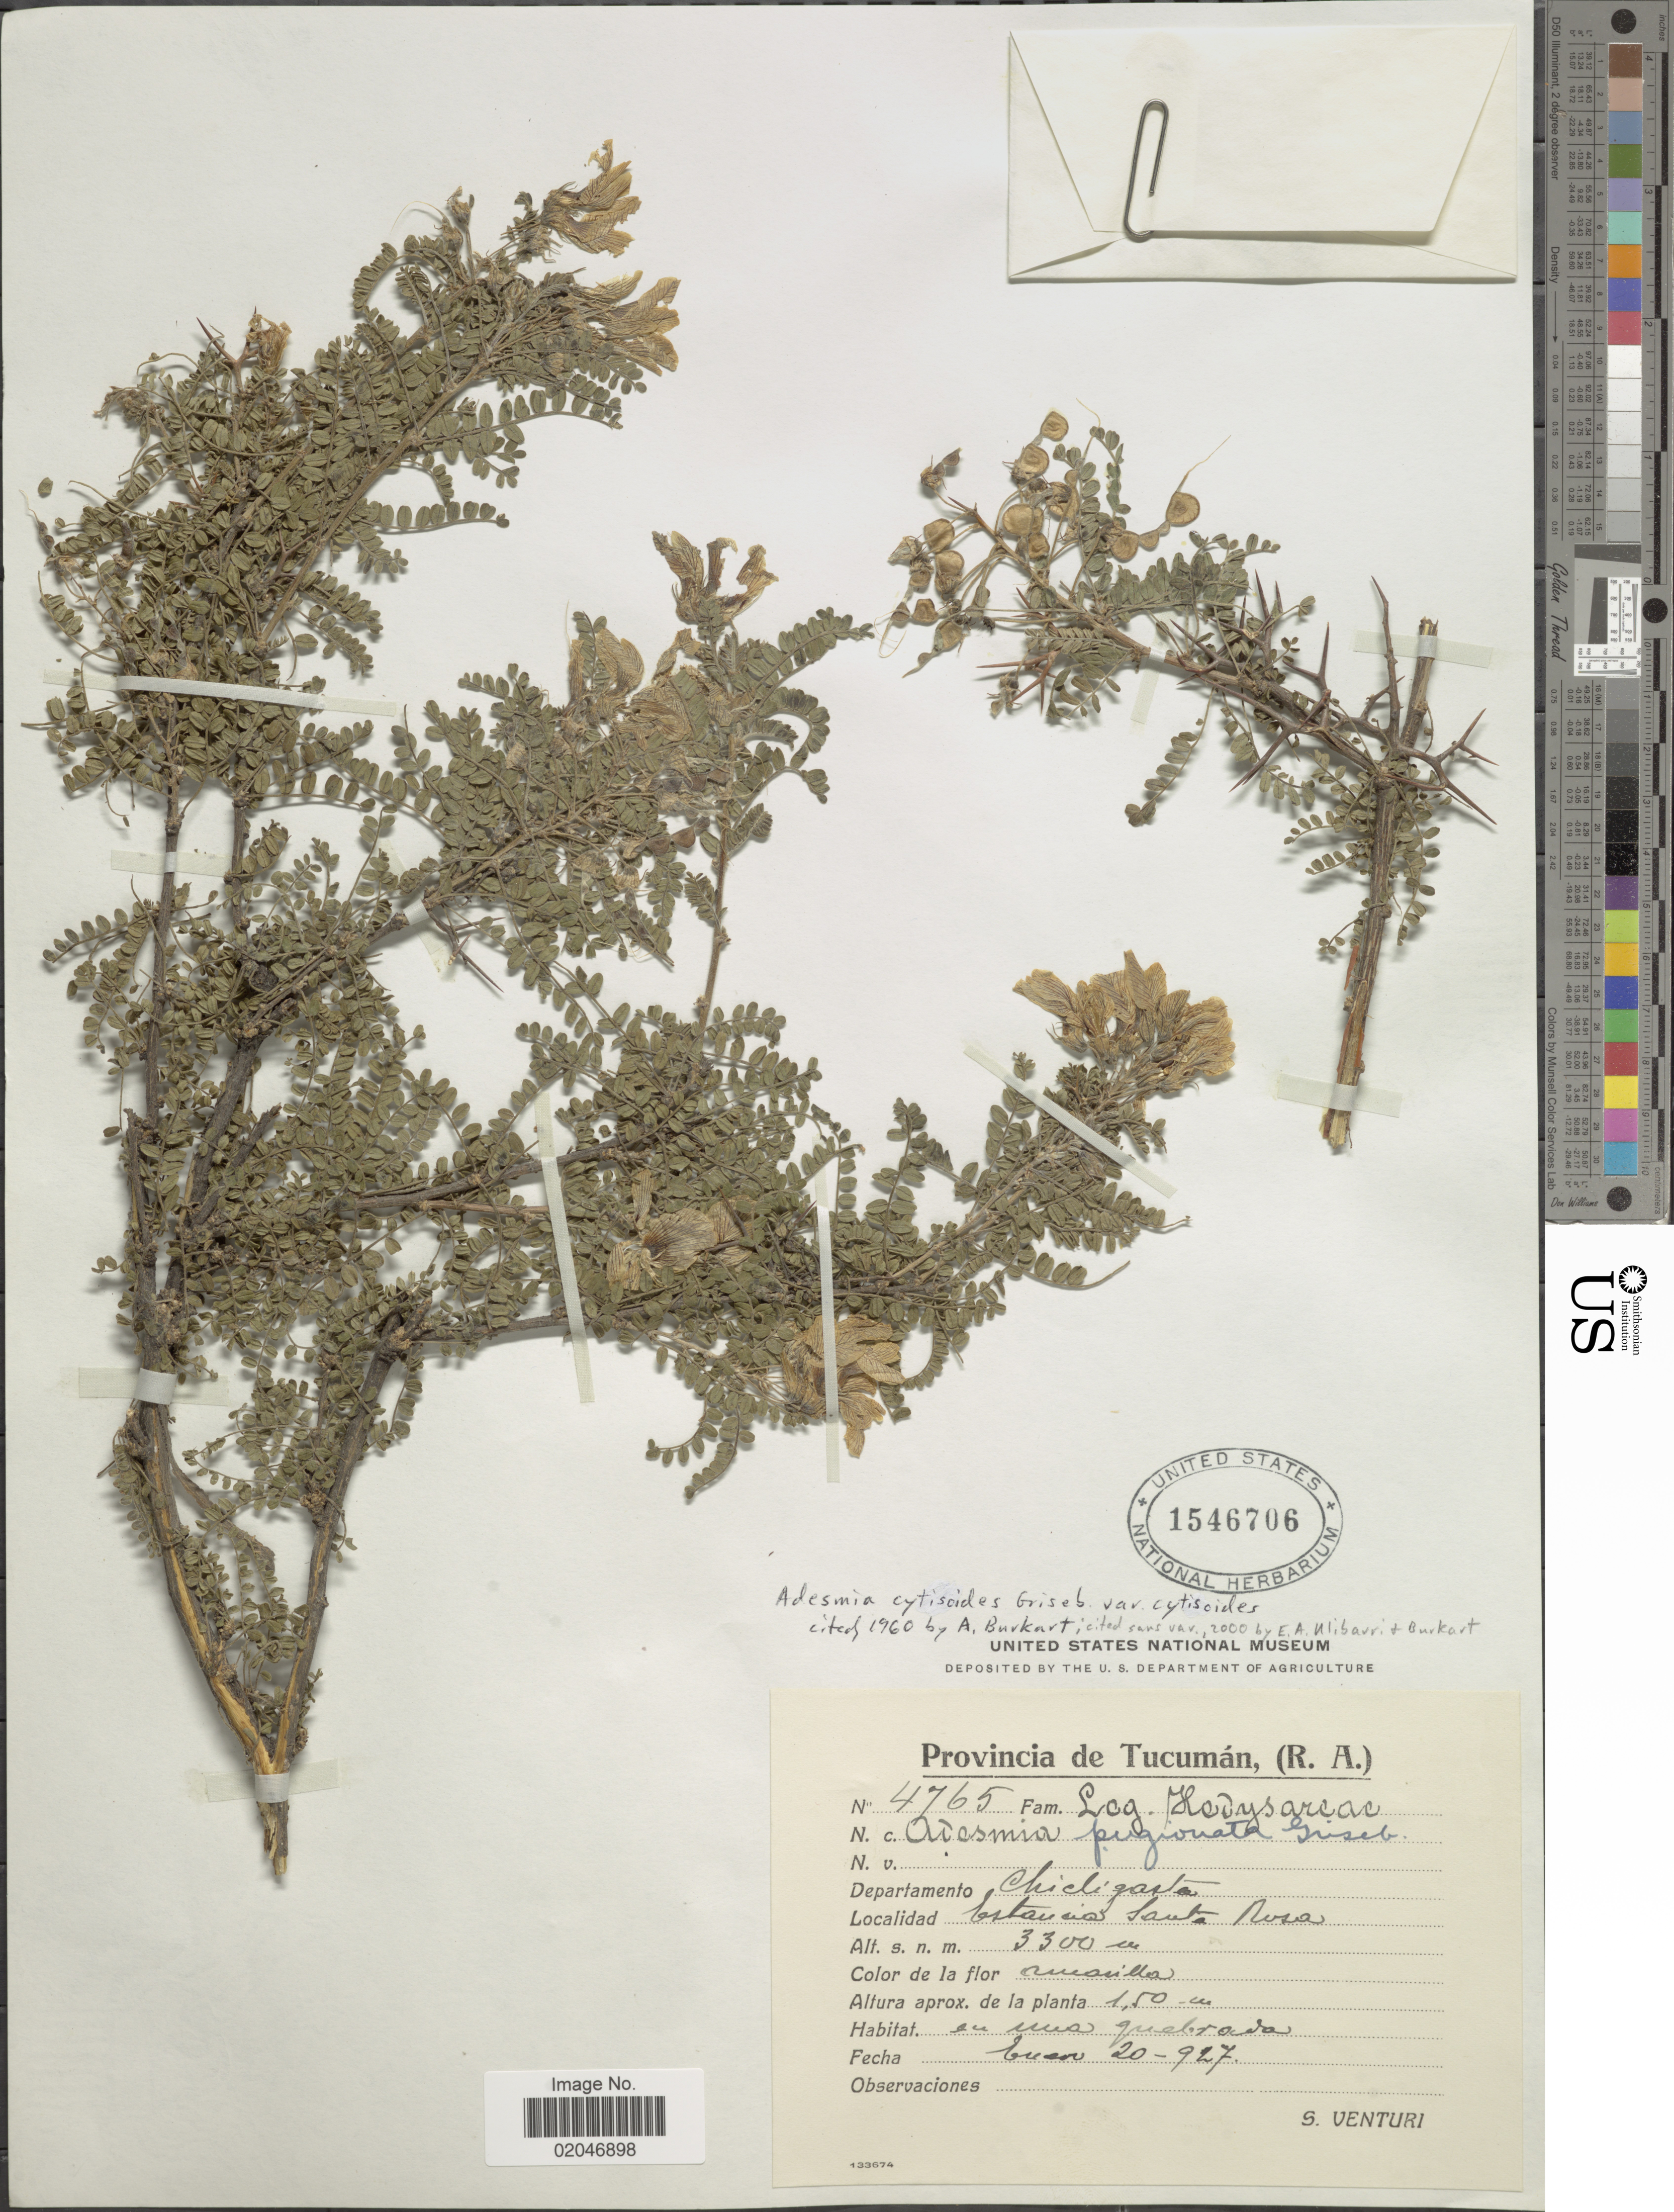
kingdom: Plantae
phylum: Tracheophyta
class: Magnoliopsida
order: Fabales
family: Fabaceae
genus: Adesmia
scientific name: Adesmia cytisoides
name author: Griseb.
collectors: S. Venturi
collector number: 4765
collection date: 1927-03-20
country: Argentina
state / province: Tucuman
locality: Departamento Chicligasta, Estancia Santa Rosa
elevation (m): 3300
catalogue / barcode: US 1546706